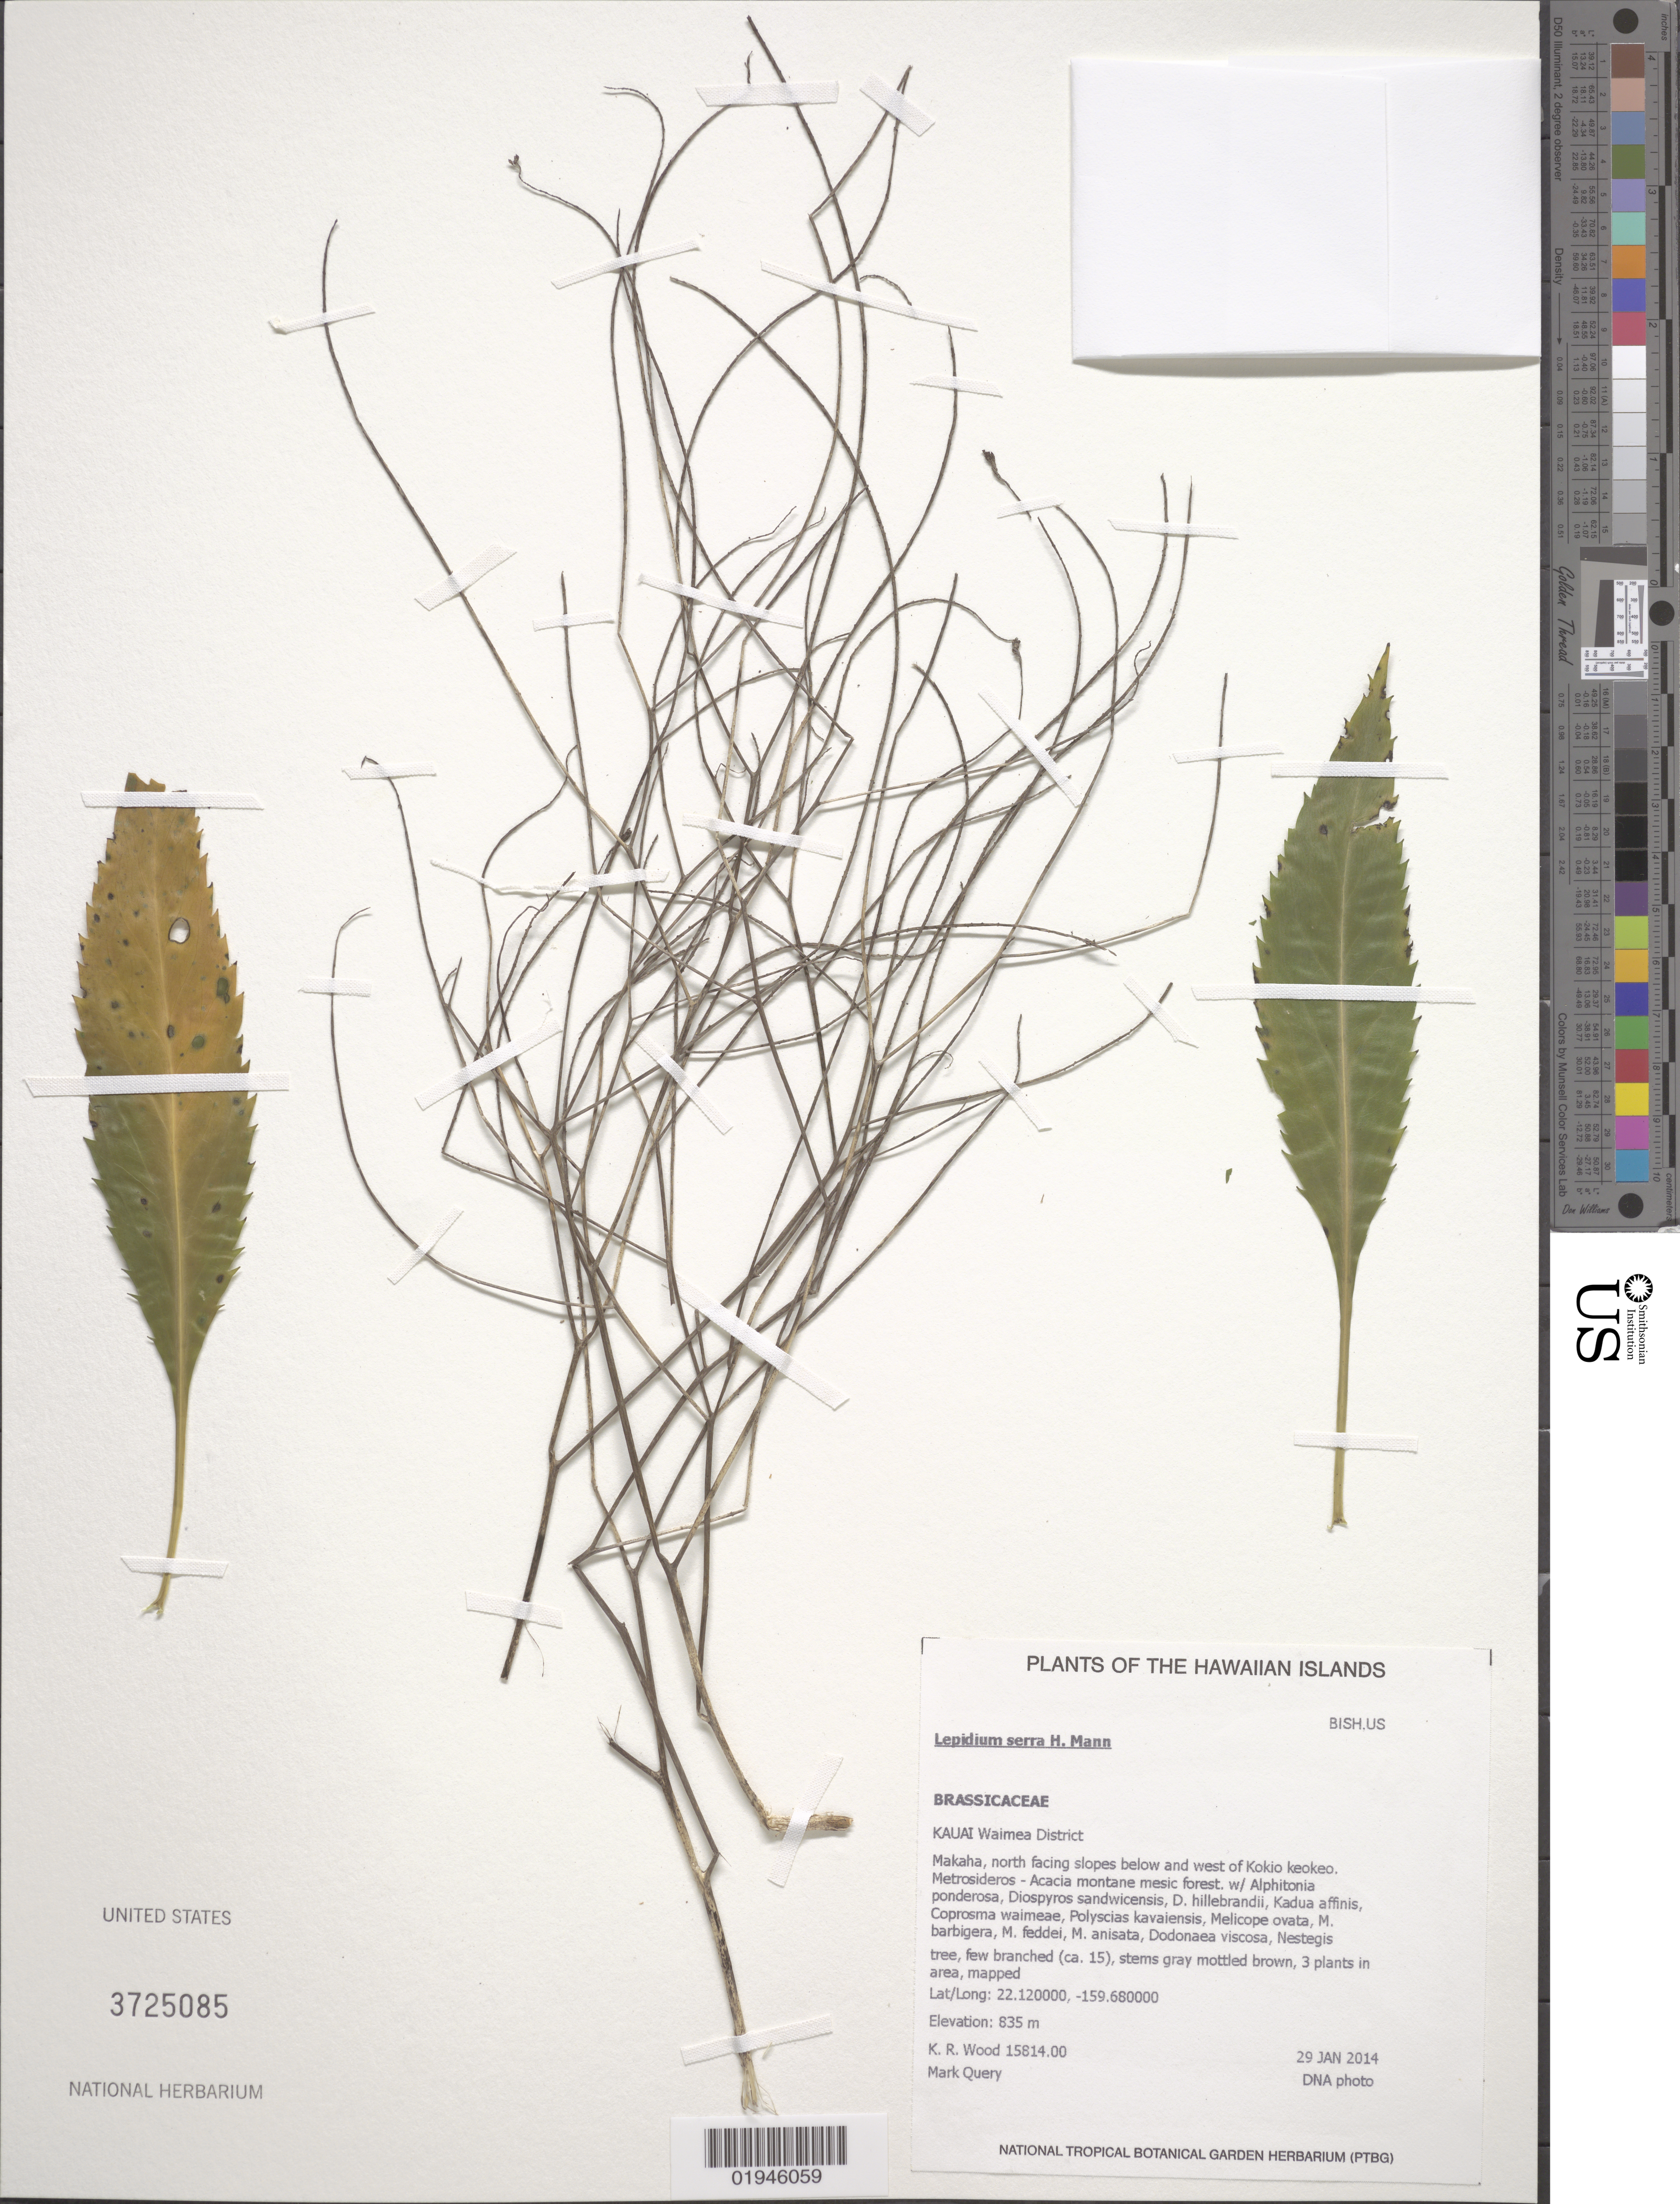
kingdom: Plantae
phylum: Tracheophyta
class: Magnoliopsida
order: Brassicales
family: Brassicaceae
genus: Lepidium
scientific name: Lepidium serra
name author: H. Mann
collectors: K. R. Wood & M. Query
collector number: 15814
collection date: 2014-01-29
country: United States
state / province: Hawaii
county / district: Kauai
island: Kaua'i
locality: Waimea District, Makaha, north facing slopes below and west of Kokio keokeo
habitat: Montane mesic forest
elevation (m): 835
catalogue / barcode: US 3725085